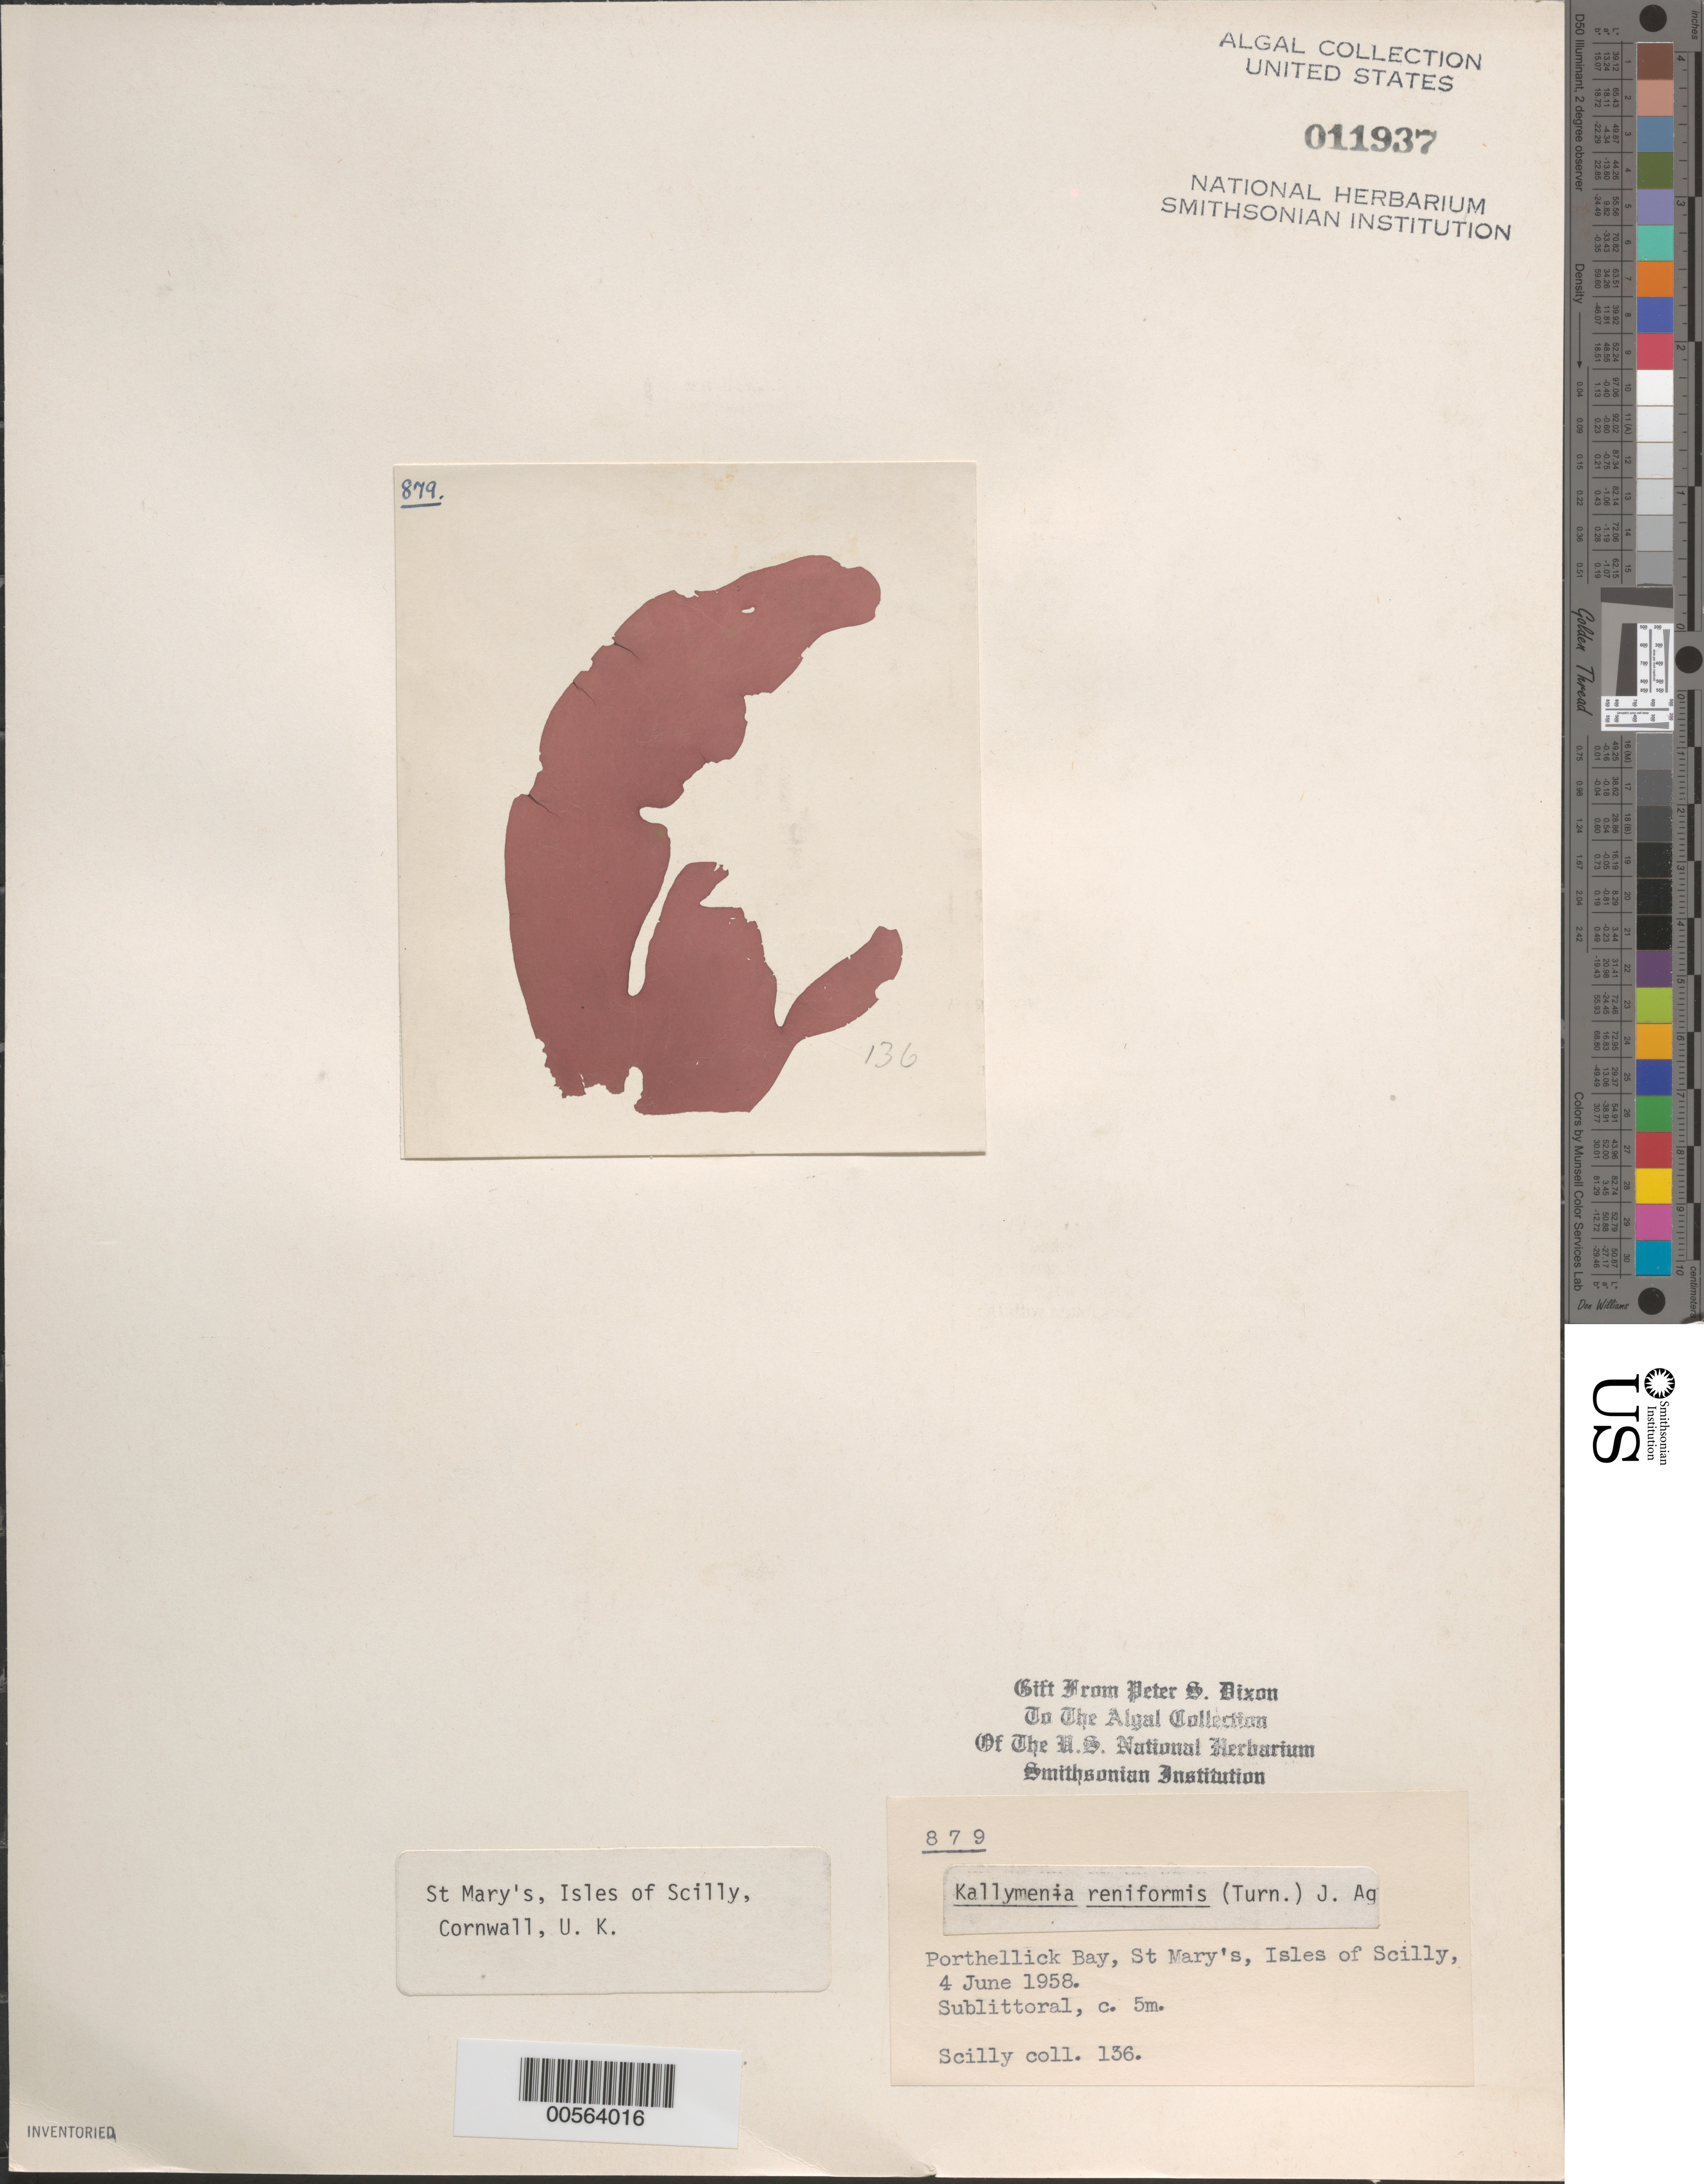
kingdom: Plantae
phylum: Rhodophyta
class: Florideophyceae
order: Gigartinales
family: Kallymeniaceae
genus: Kallymenia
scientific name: Kallymenia reniformis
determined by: Dixon, P. S.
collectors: P. S. Dixon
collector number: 136 & PSD 879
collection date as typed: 04 Jun 1958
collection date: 1958-06-04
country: United Kingdom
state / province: England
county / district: Council of the Isles of Scilly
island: St. Mary's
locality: Porth Hellick Bay (Porthellick Bay)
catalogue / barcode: US 11937